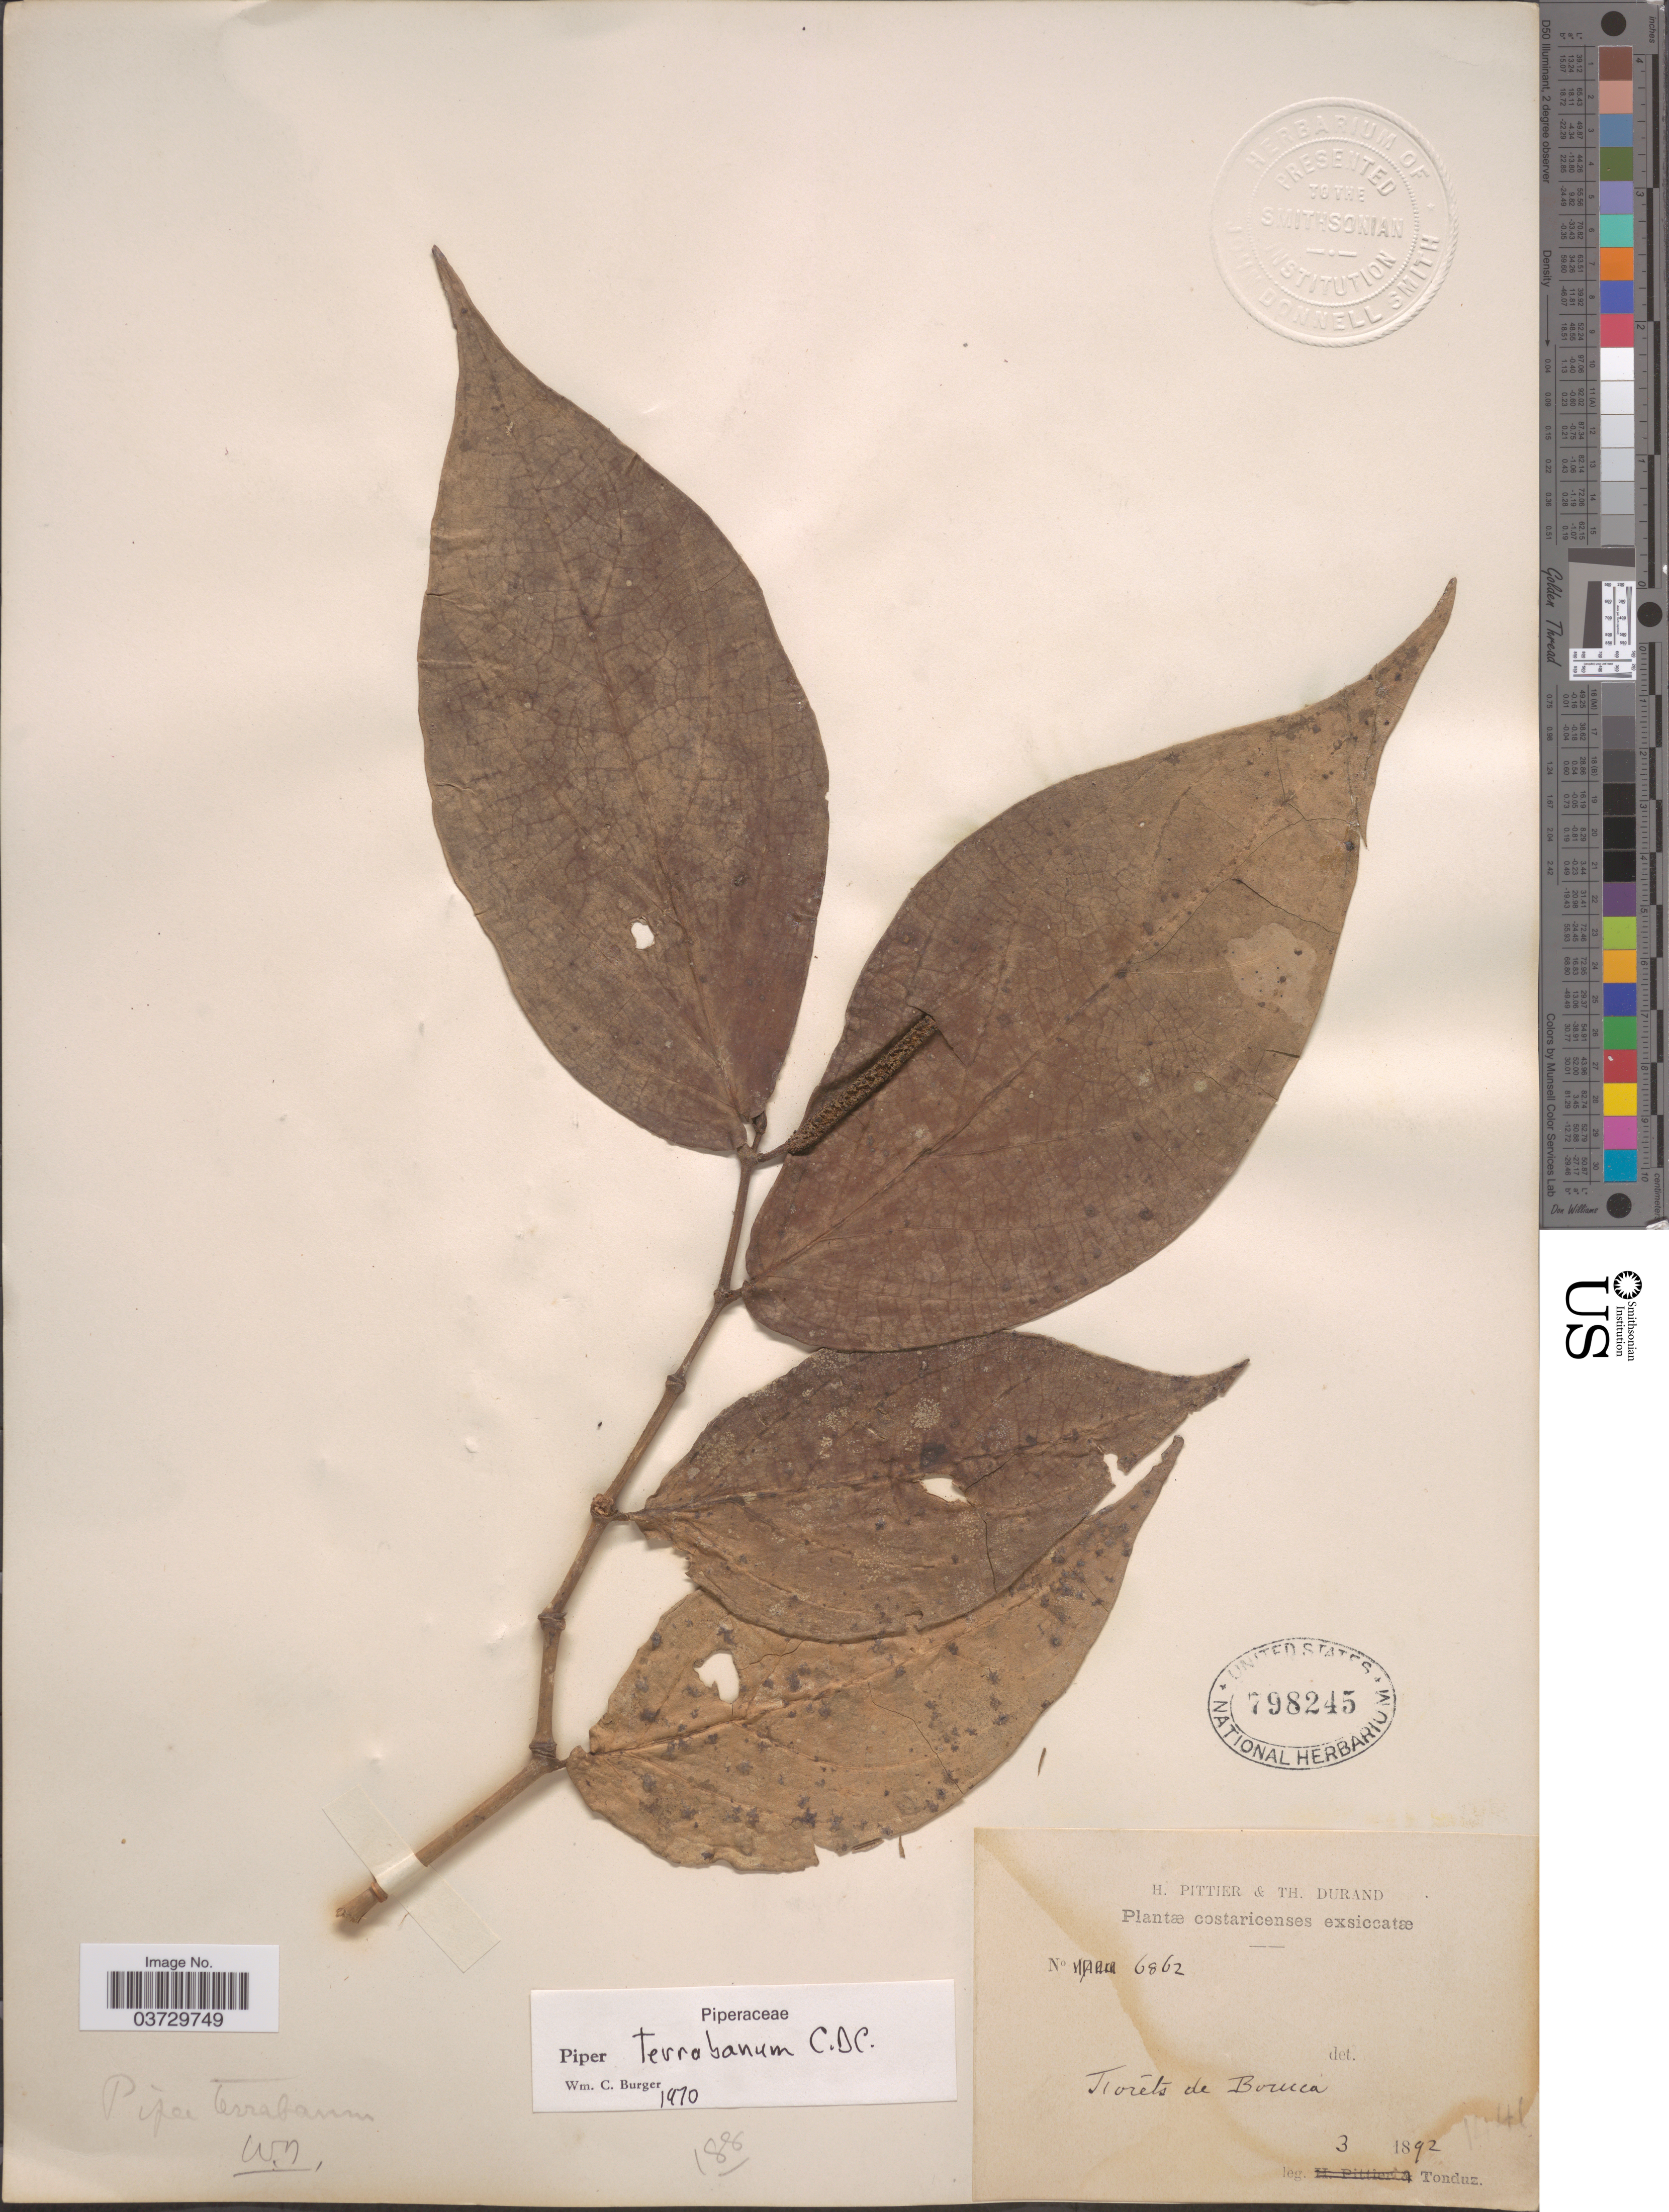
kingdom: Plantae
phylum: Tracheophyta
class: Magnoliopsida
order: Piperales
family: Piperaceae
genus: Piper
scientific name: Piper terrabanum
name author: C. DC.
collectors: Tonduz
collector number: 6862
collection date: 1892-03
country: Costa Rica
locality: Foréts de Boruca.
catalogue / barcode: US 798245